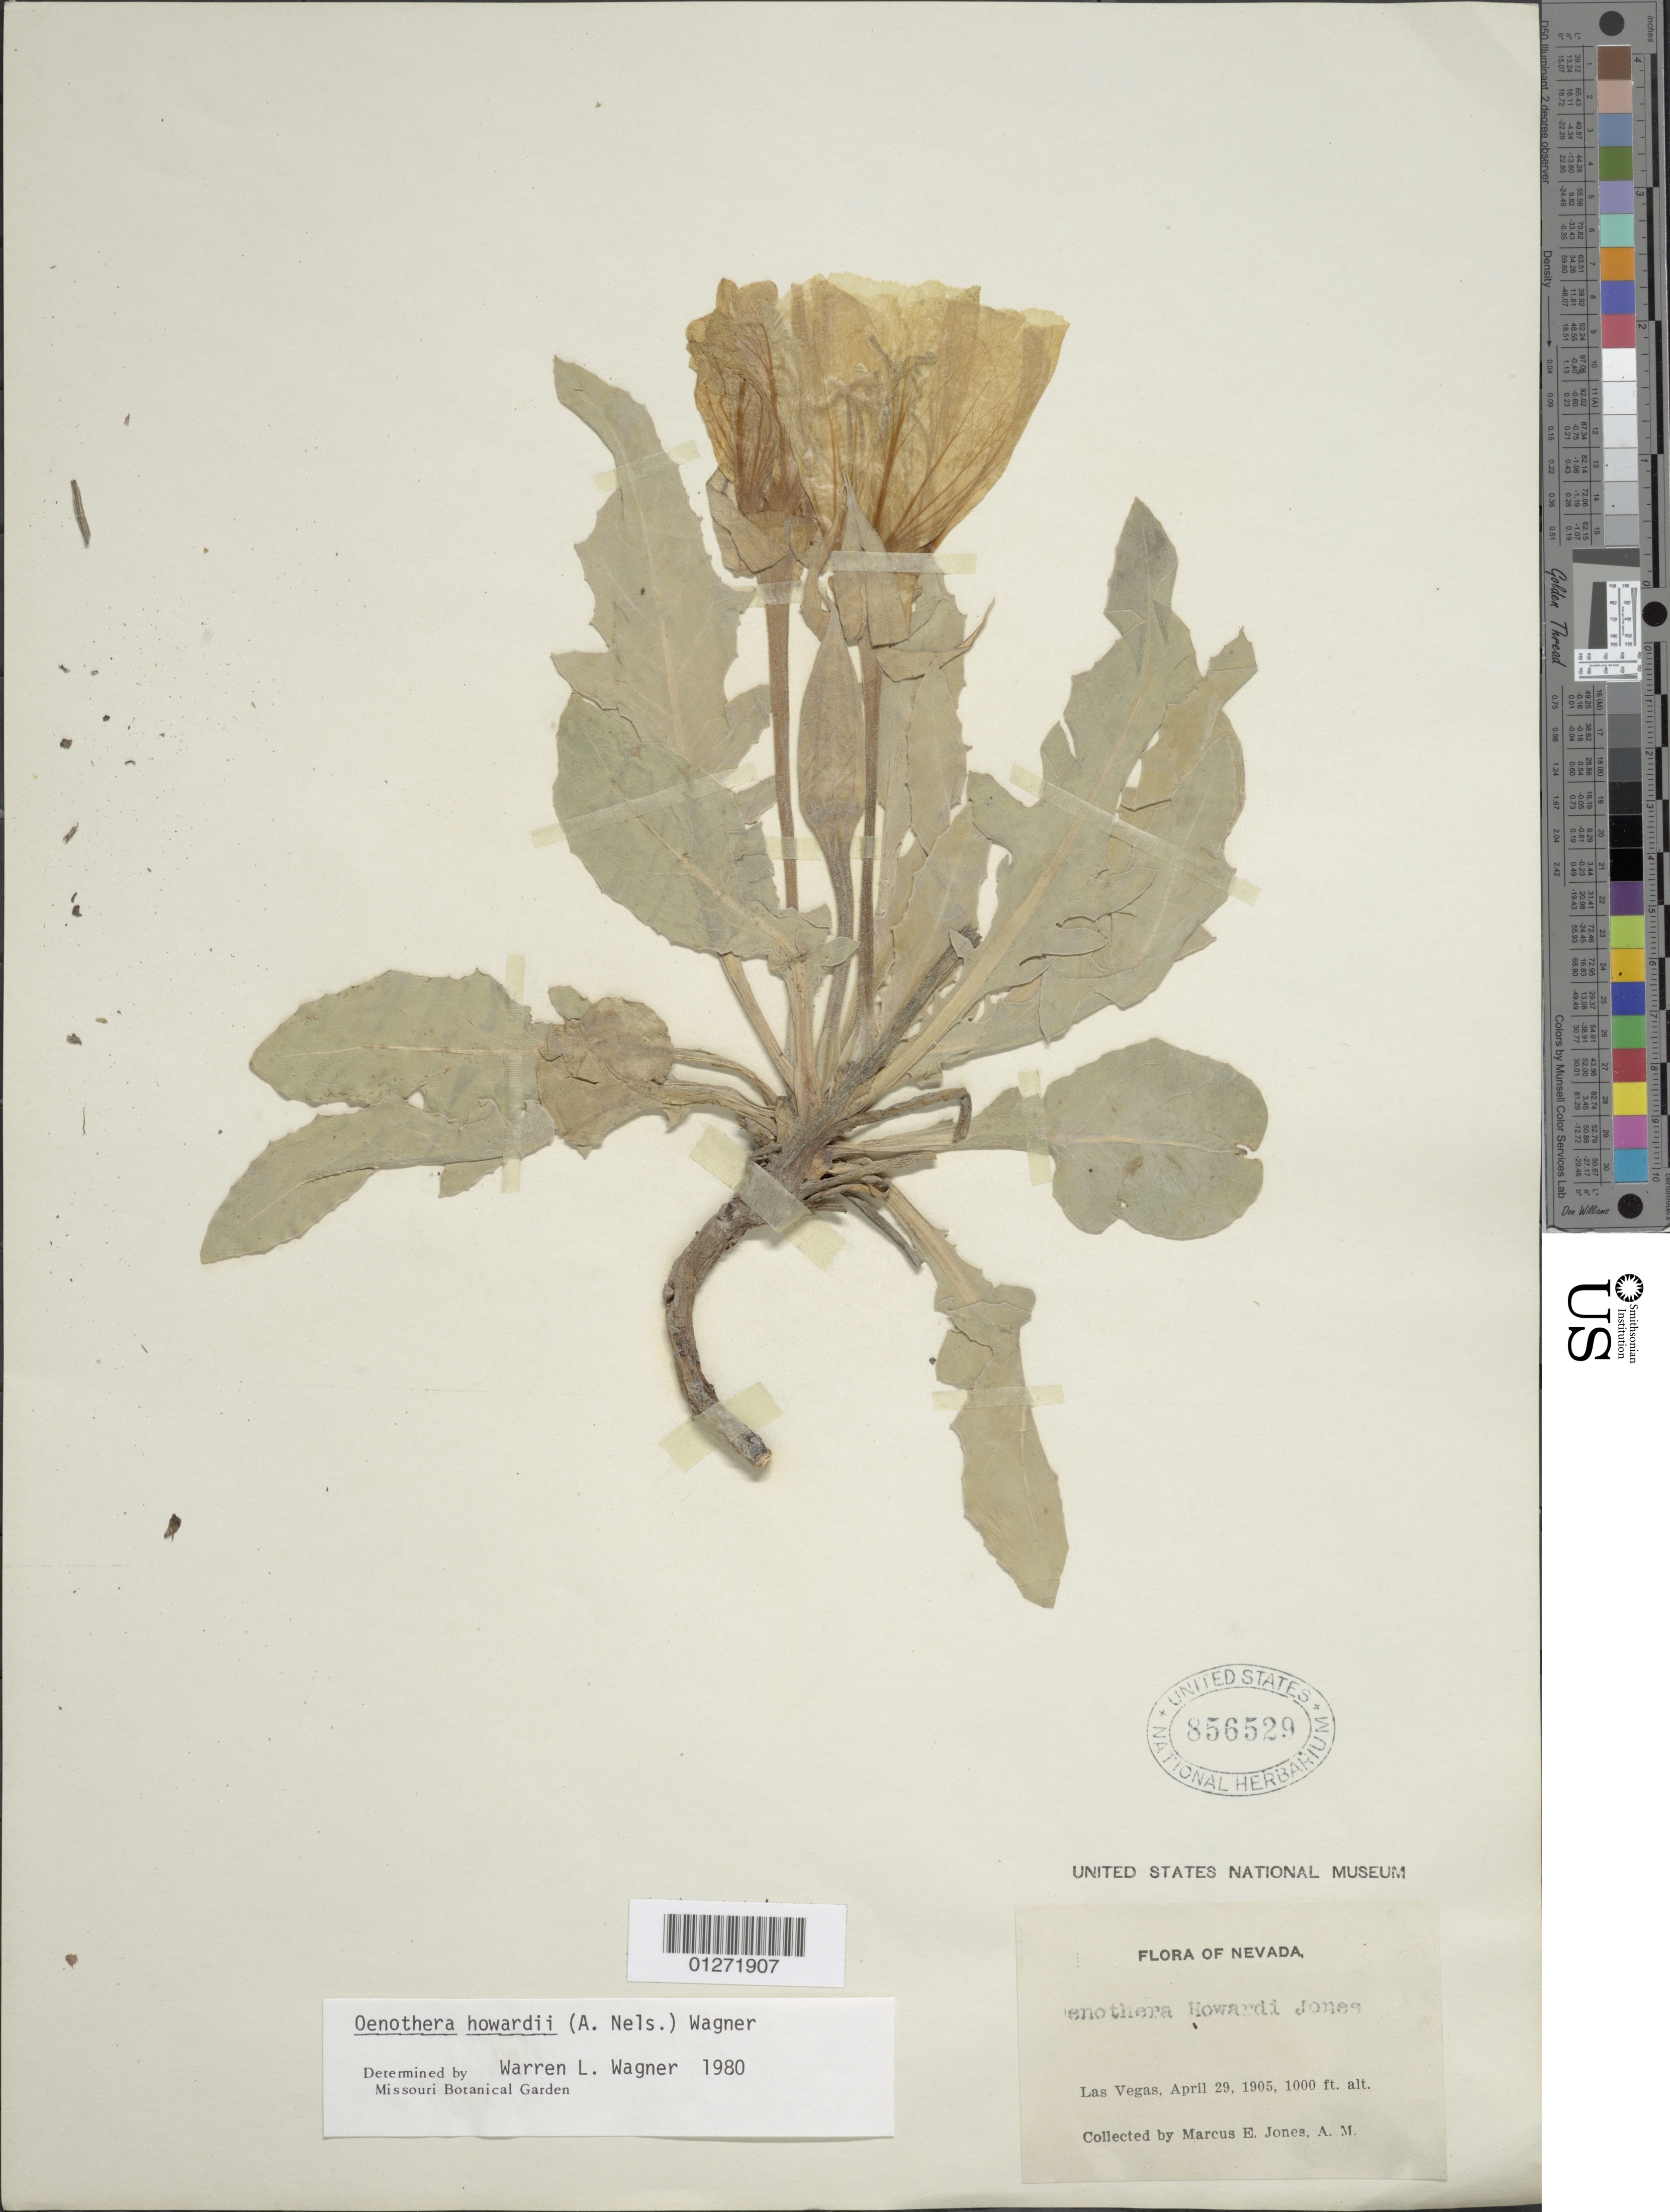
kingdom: Plantae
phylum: Tracheophyta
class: Magnoliopsida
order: Myrtales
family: Onagraceae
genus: Oenothera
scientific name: Oenothera howardii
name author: (A. Nelson) M.E. Jones ex Prain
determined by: Wagner, W. L., (BOT), Smithsonian Institution - National Museum of Natural History (UNITED STATES)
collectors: M. E. Jones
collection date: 1905-04-29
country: United States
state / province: Nevada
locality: Las Vegas.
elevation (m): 305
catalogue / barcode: US 856529